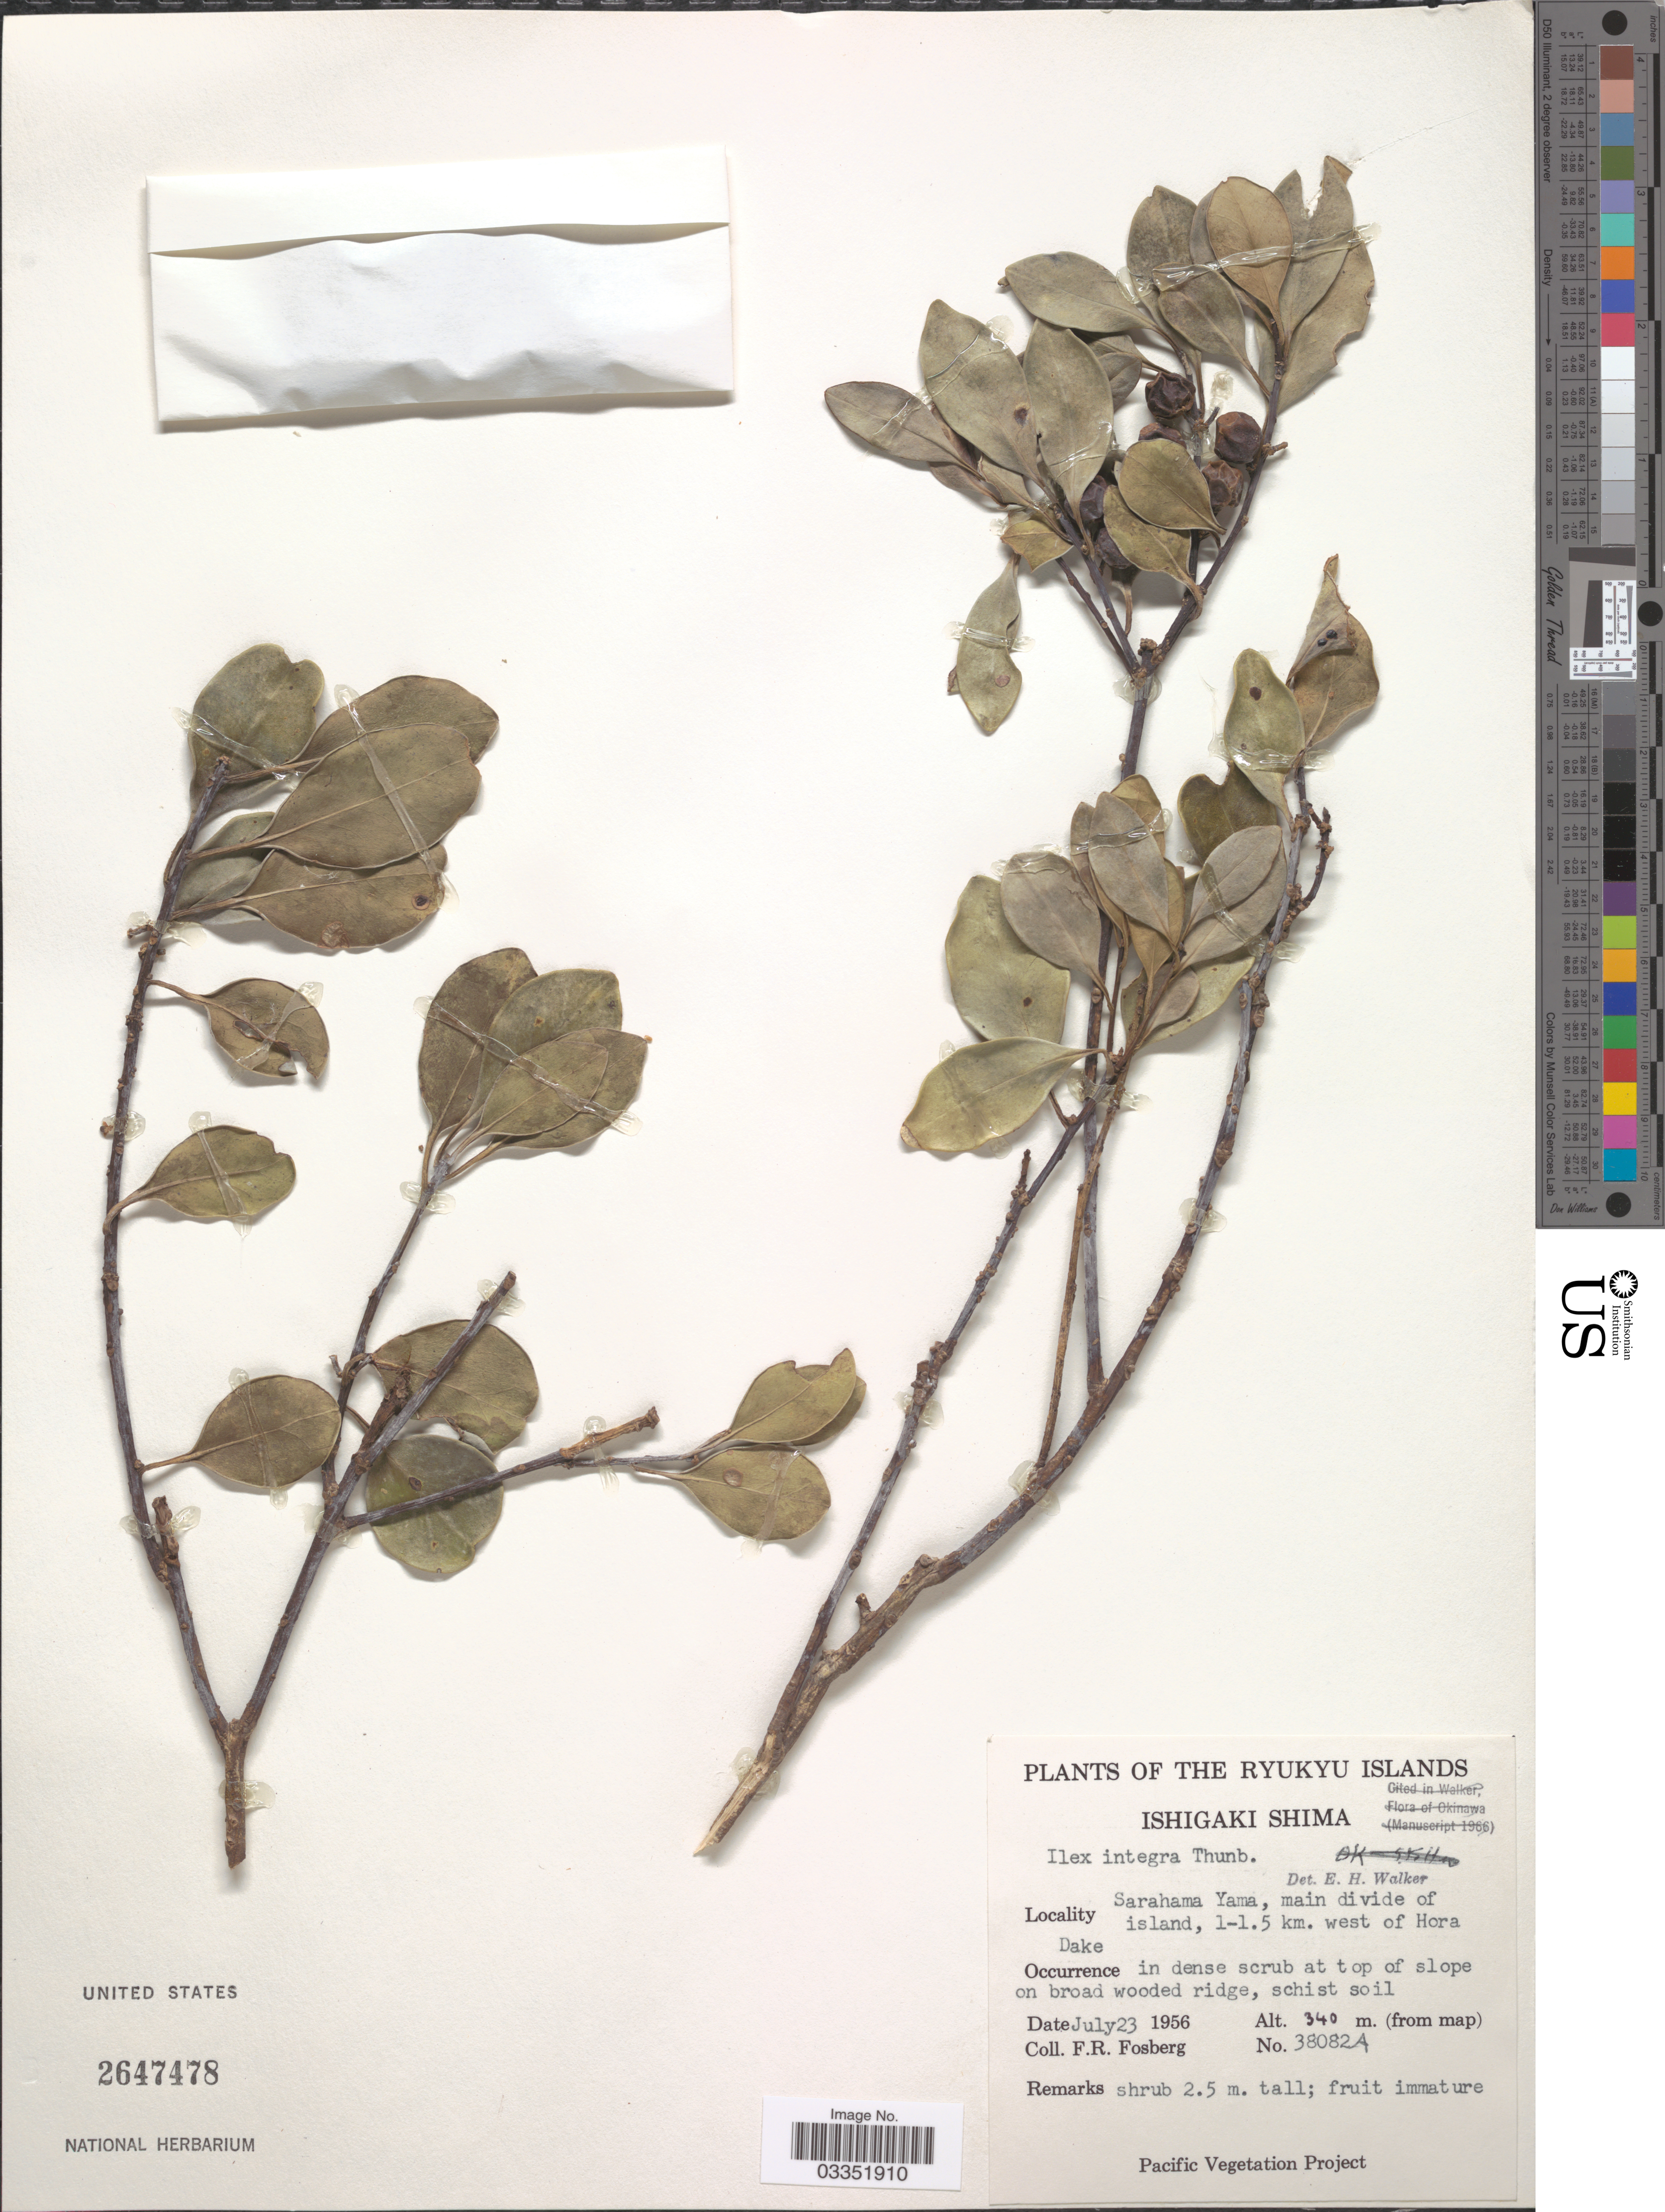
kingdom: Plantae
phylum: Tracheophyta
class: Magnoliopsida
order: Aquifoliales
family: Aquifoliaceae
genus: Ilex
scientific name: Ilex integra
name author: Thunb.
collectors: F. R. Fosberg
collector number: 38082A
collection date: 1956-07-23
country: Japan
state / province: Okinawa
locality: The Ryukyu Islands. Ishigaki Shima. Sarahama Yama, main divide of island, 1-1.5 km. west of Hora Dake.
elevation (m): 340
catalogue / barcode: US 2647478